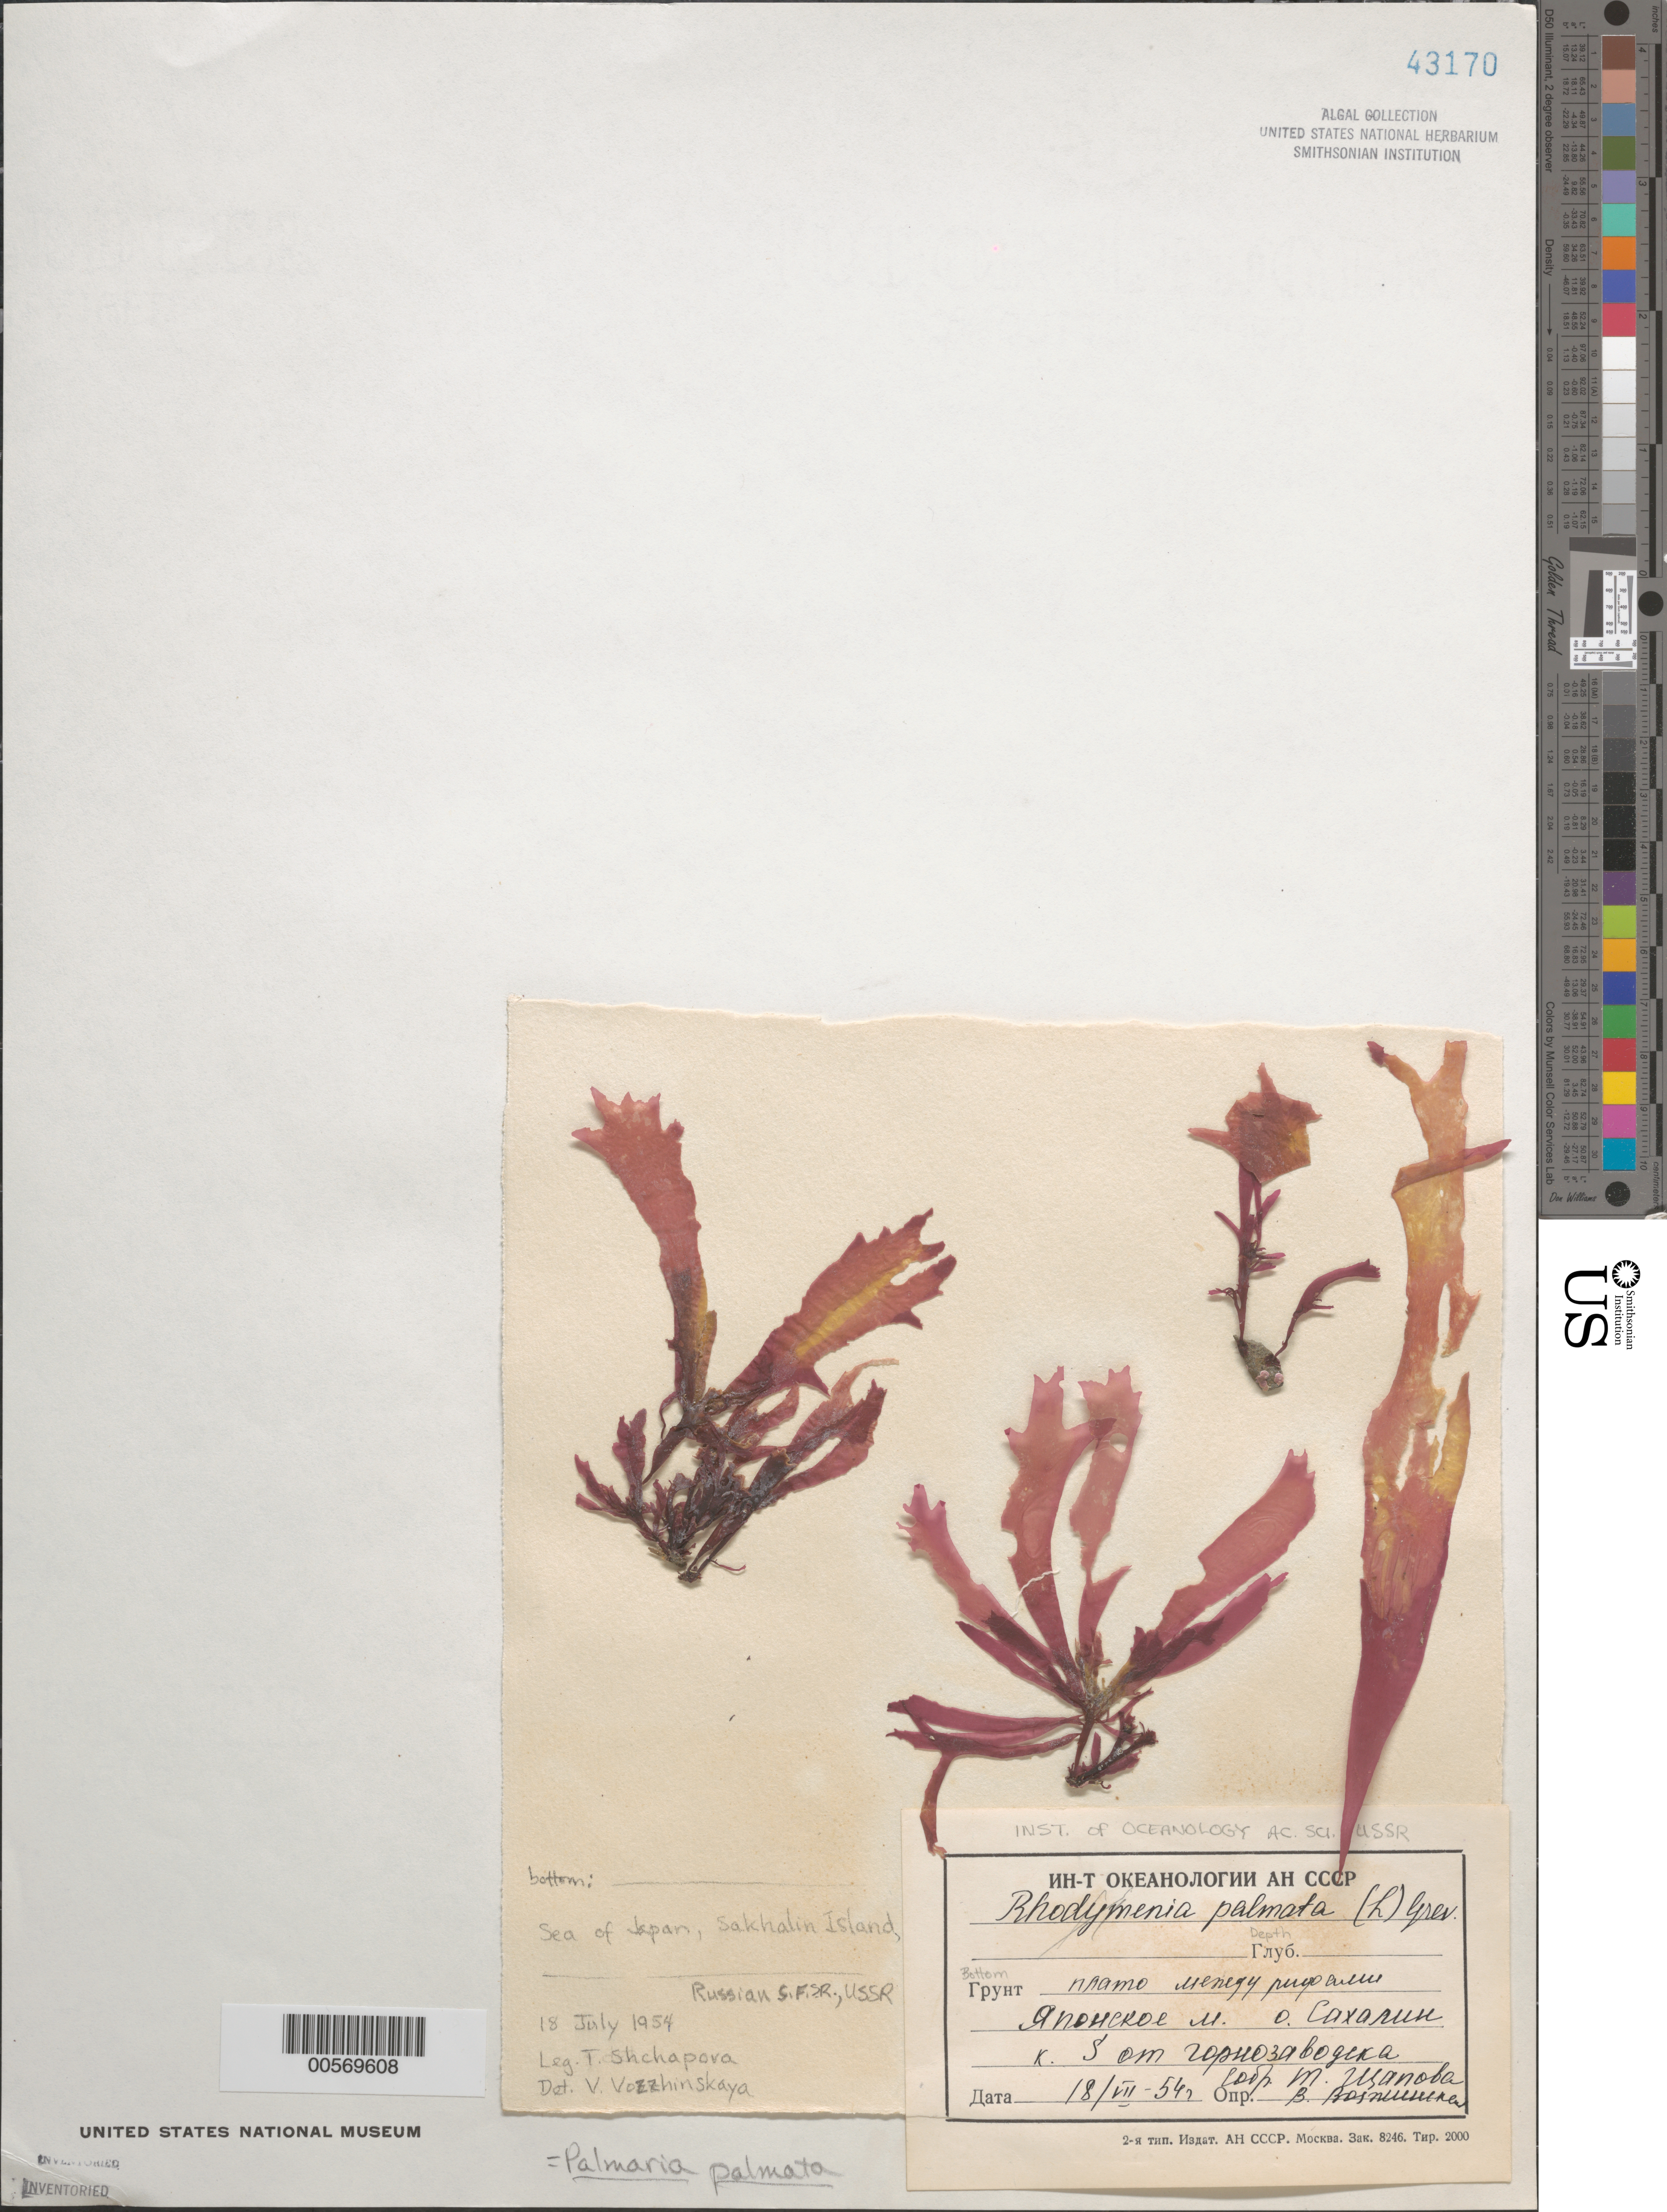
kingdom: Plantae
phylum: Rhodophyta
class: Florideophyceae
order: Palmariales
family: Palmariaceae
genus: Palmaria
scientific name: Palmaria palmata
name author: (L.) F. Weber & D. Mohr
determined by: Vozzhinskaya, V.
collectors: T. Shchapova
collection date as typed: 18 Jul 1954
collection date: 1954-07-18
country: Russian Federation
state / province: Sakhalin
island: Sakhalin Island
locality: Sea of Japan, Gornozavodsk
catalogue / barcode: US 43170